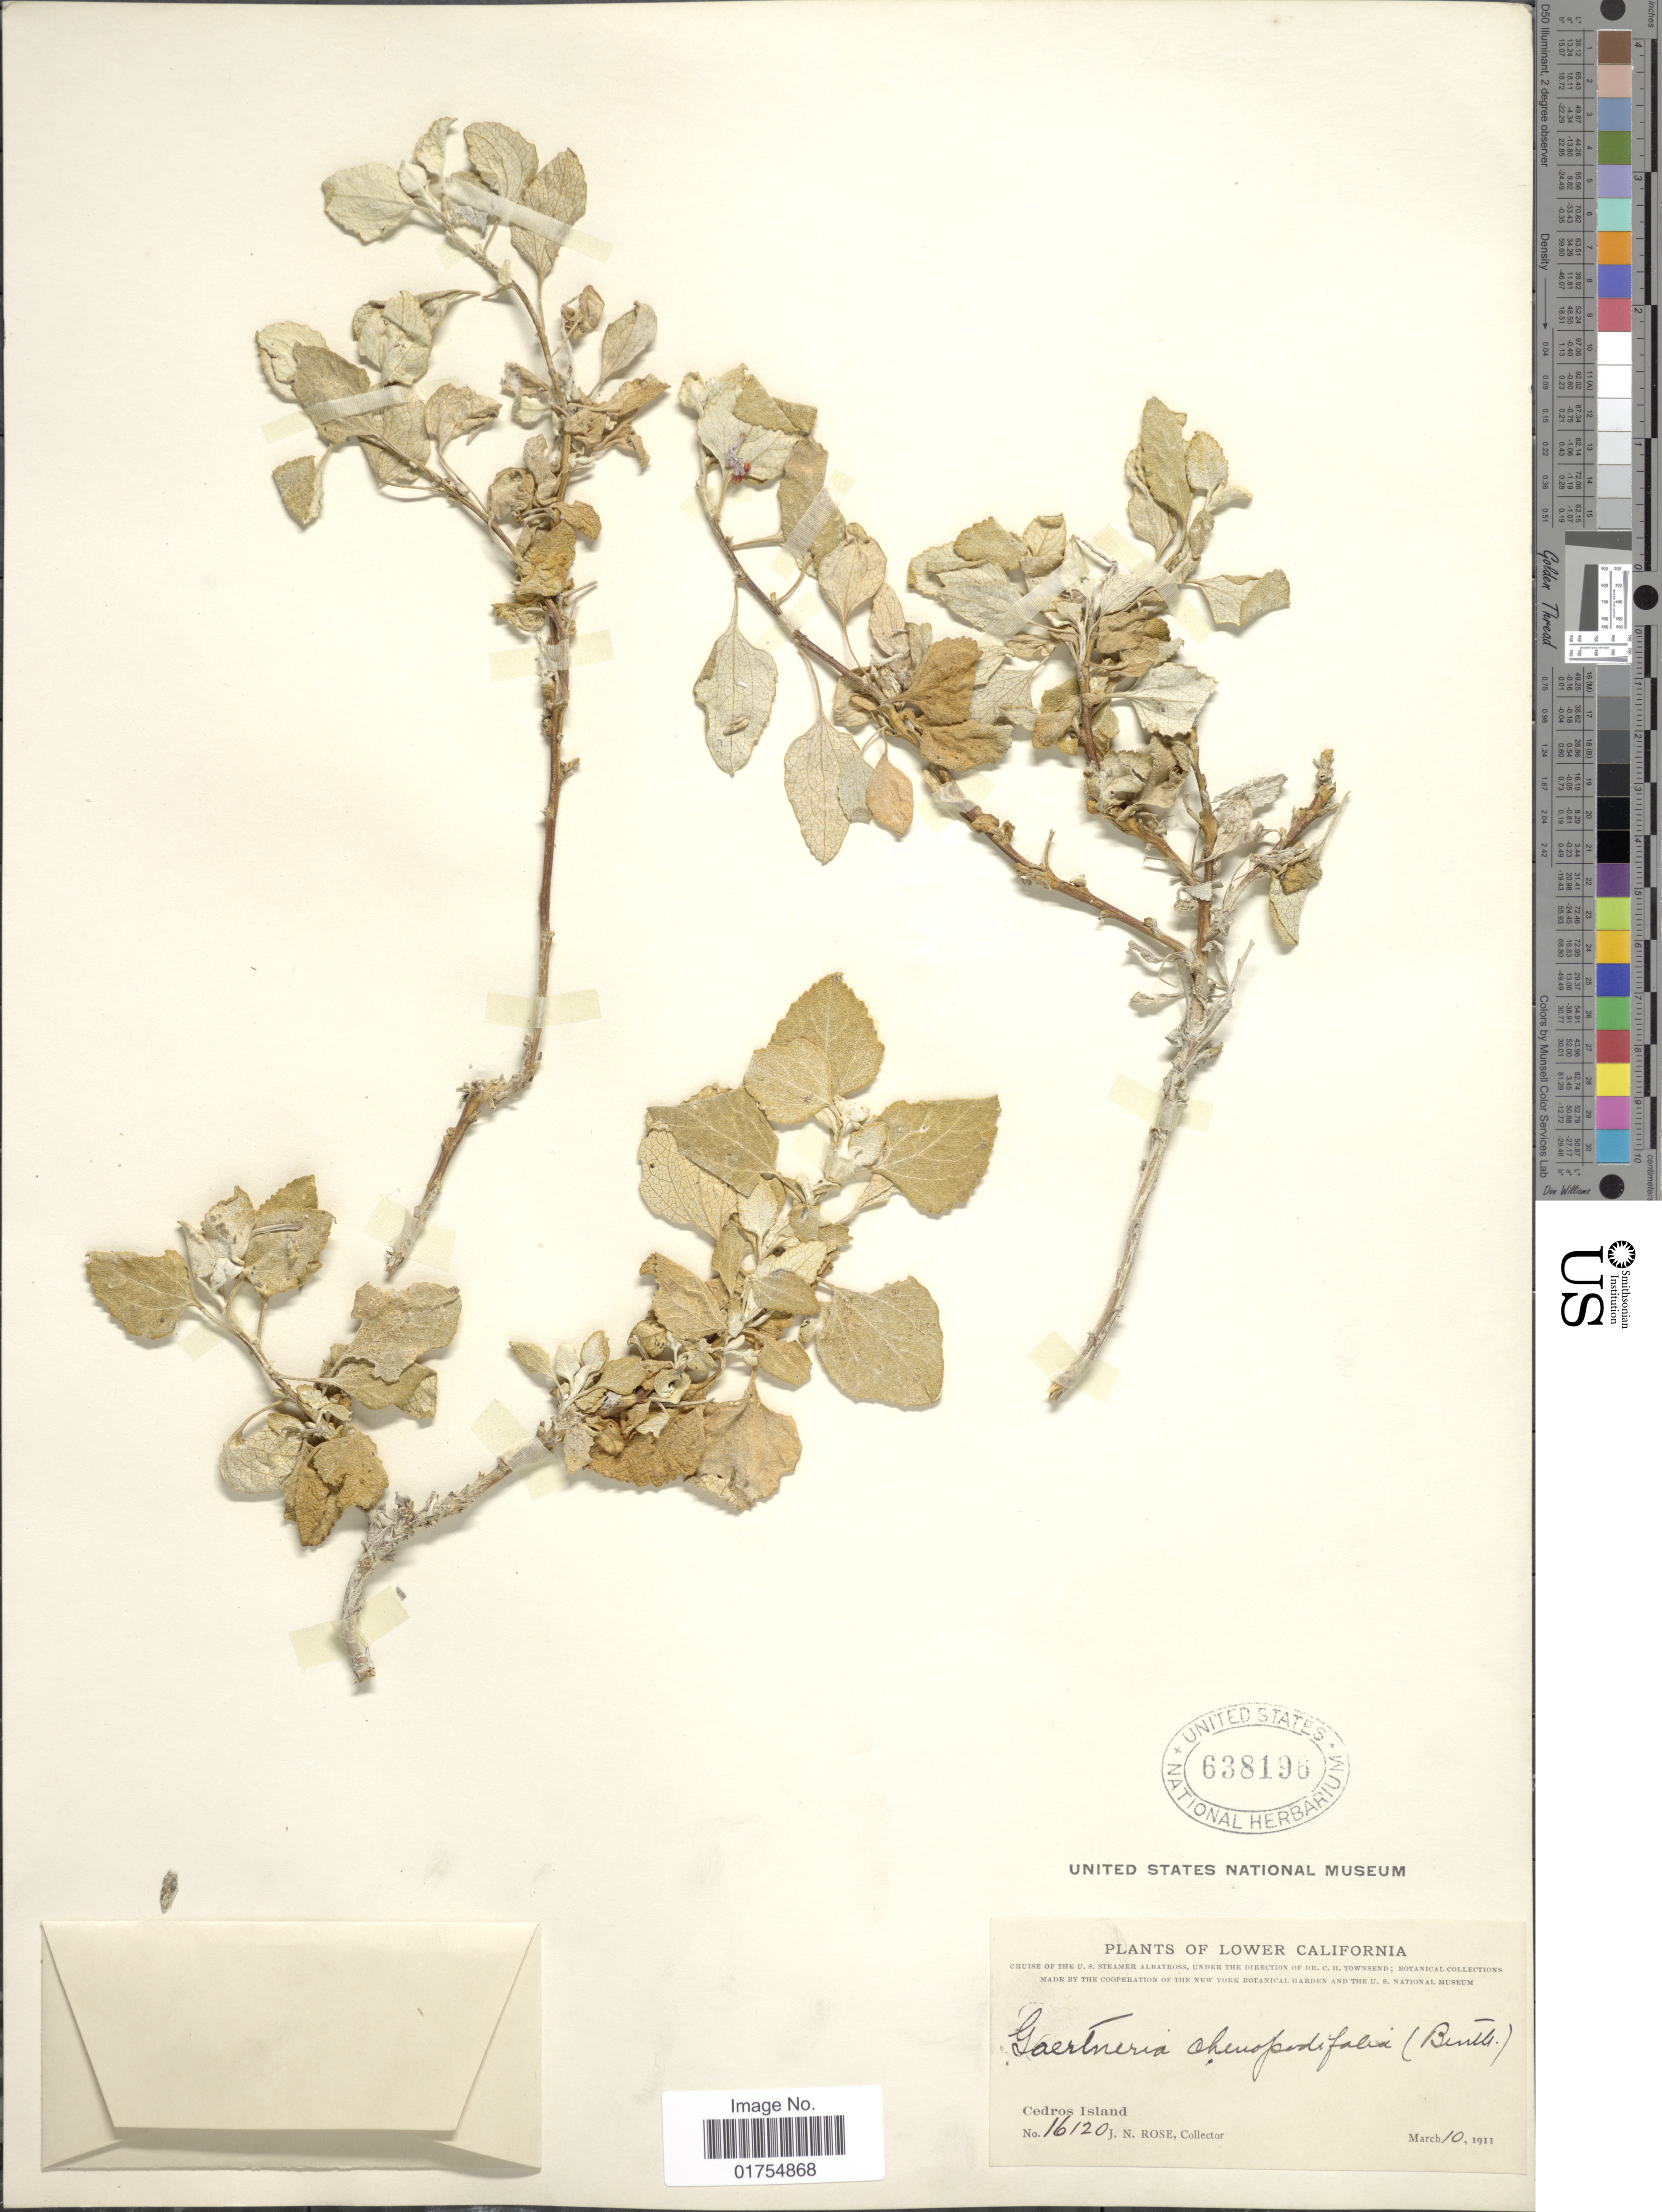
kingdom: Plantae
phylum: Tracheophyta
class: Magnoliopsida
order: Asterales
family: Asteraceae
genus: Franseria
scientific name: Franseria chenopodiifolia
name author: Benth.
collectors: J. N. Rose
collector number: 16120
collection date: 1911-03-10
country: Mexico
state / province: Baja California Norte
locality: Lower California. Cedros Island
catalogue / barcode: US 638196